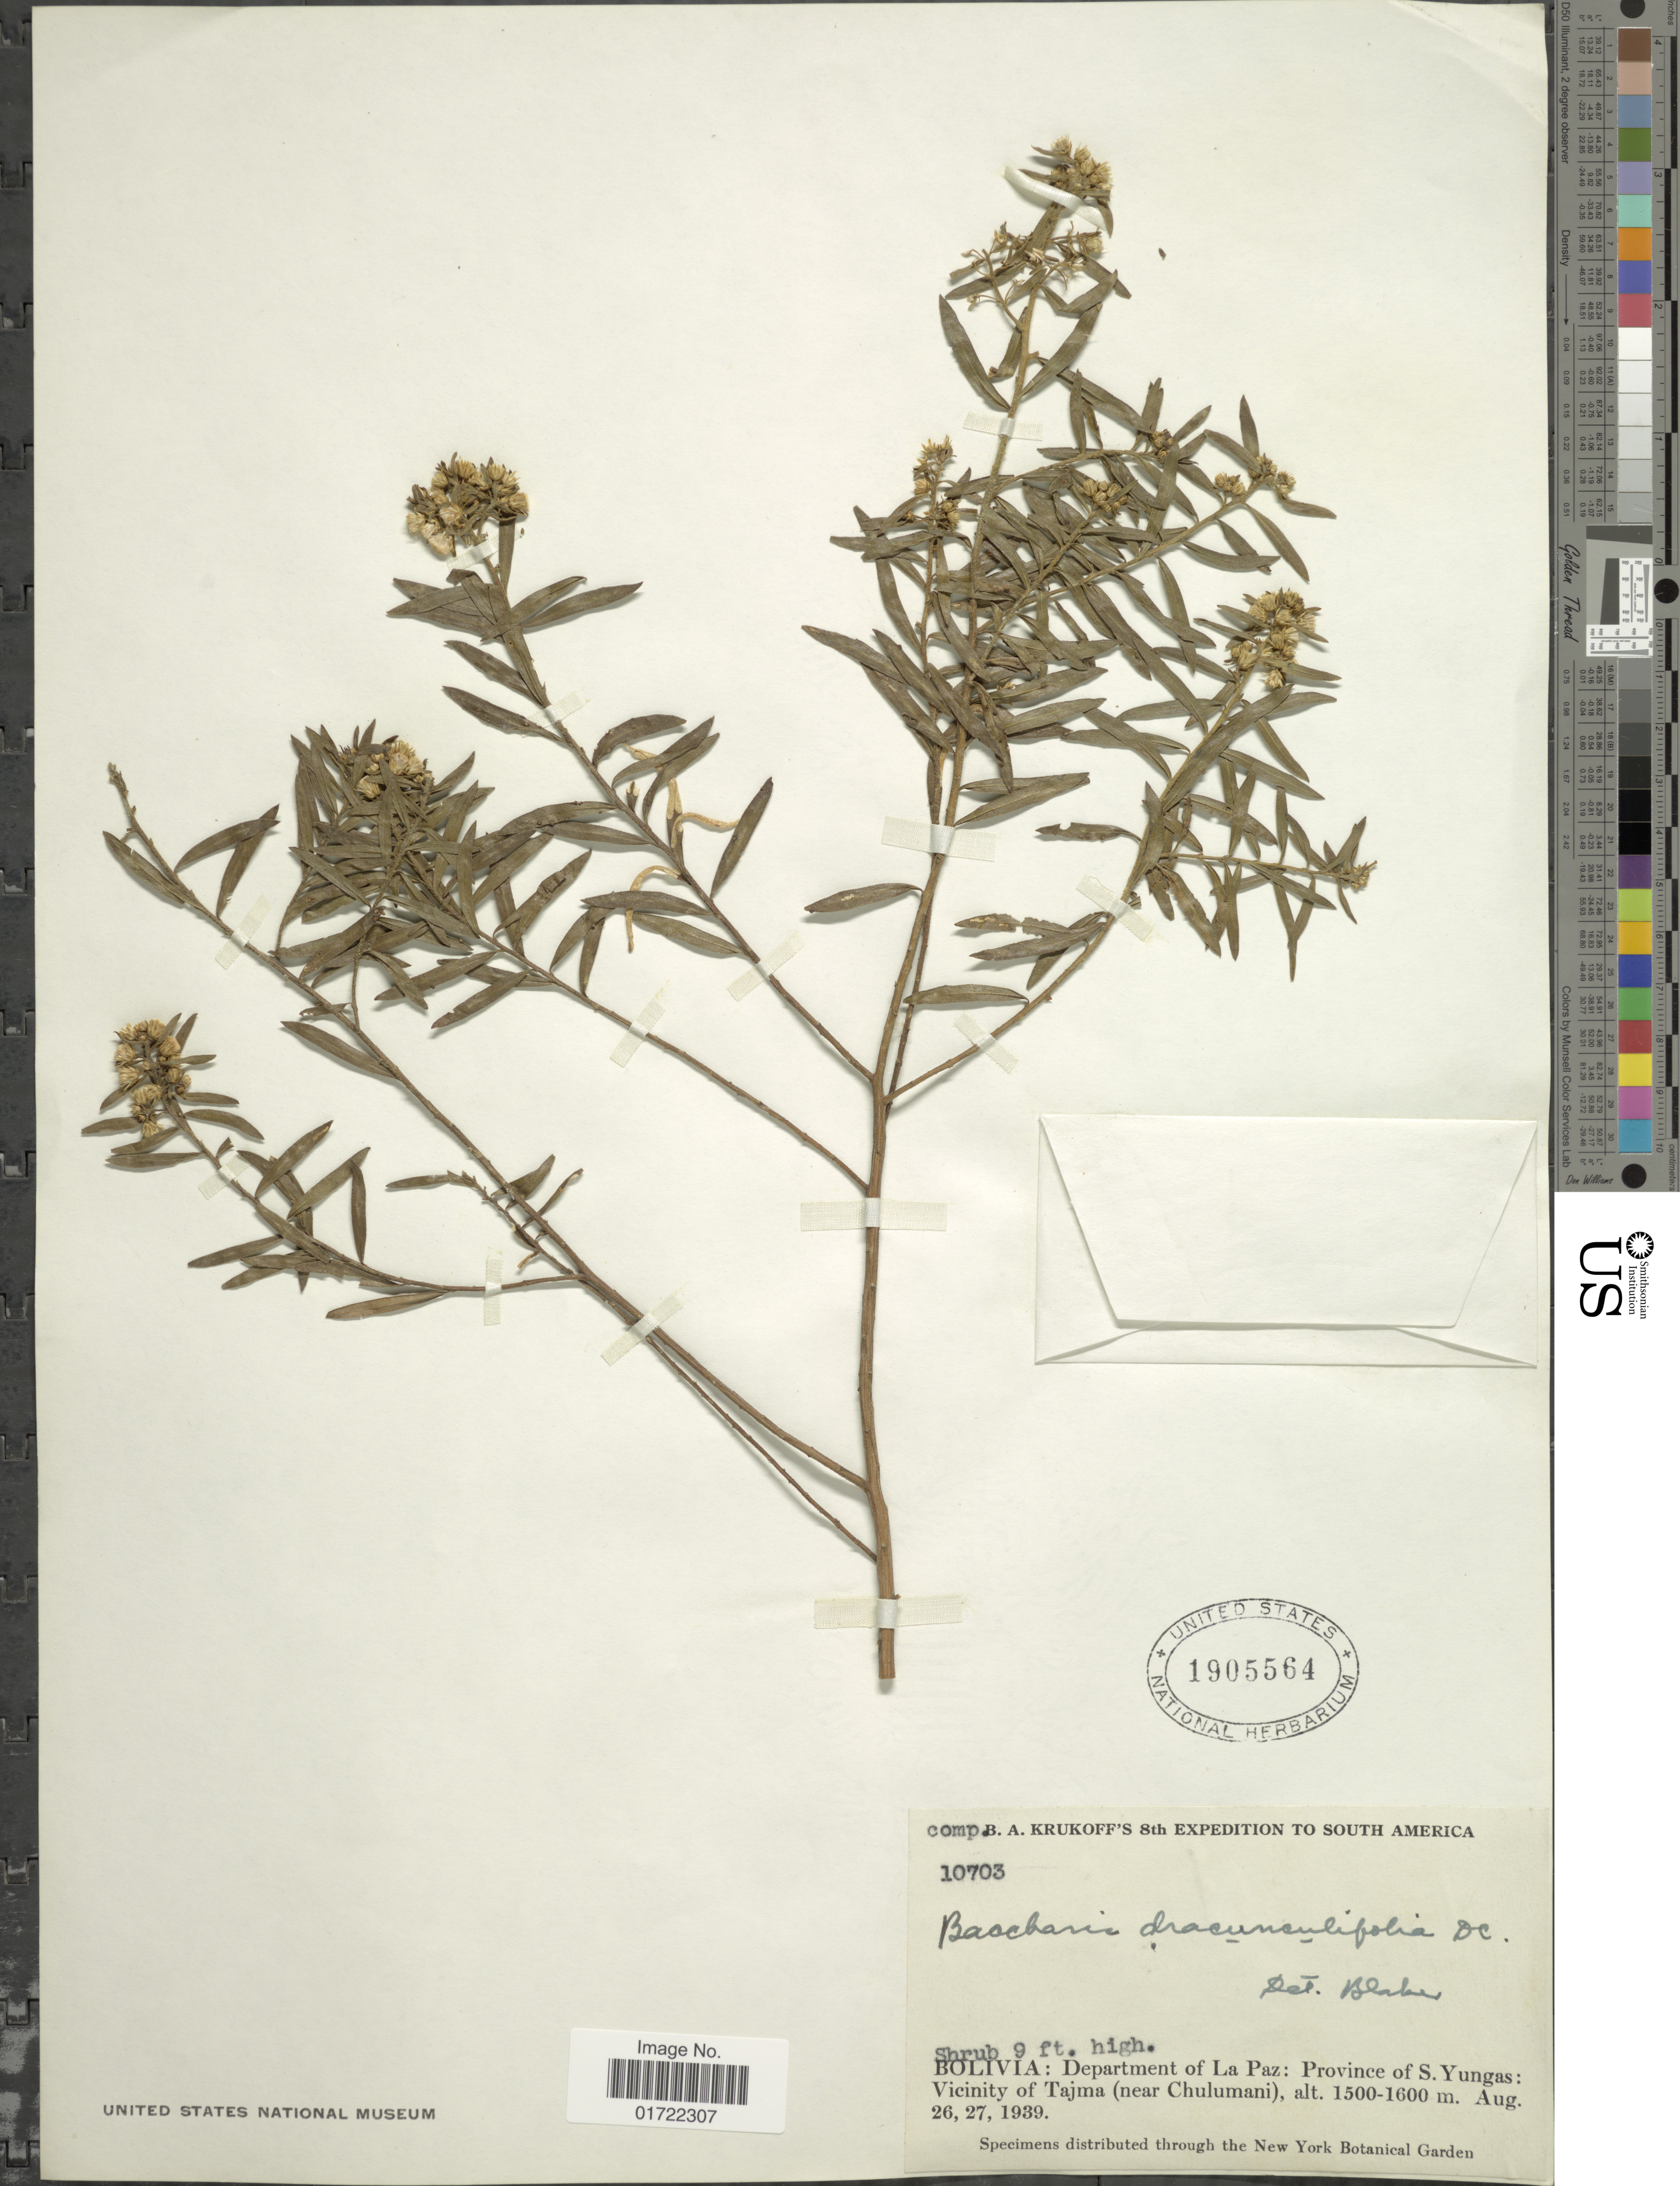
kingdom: Plantae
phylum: Tracheophyta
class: Magnoliopsida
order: Asterales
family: Asteraceae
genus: Baccharis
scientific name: Baccharis dracunculifolia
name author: DC.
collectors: B. A. Krukoff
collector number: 10703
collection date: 1939-08-26/1939-08-27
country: Bolivia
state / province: La Paz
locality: South America, Province of S. Yungas, Vicinity of Tajma (near Chulumani)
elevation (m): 1500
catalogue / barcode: US 1905564